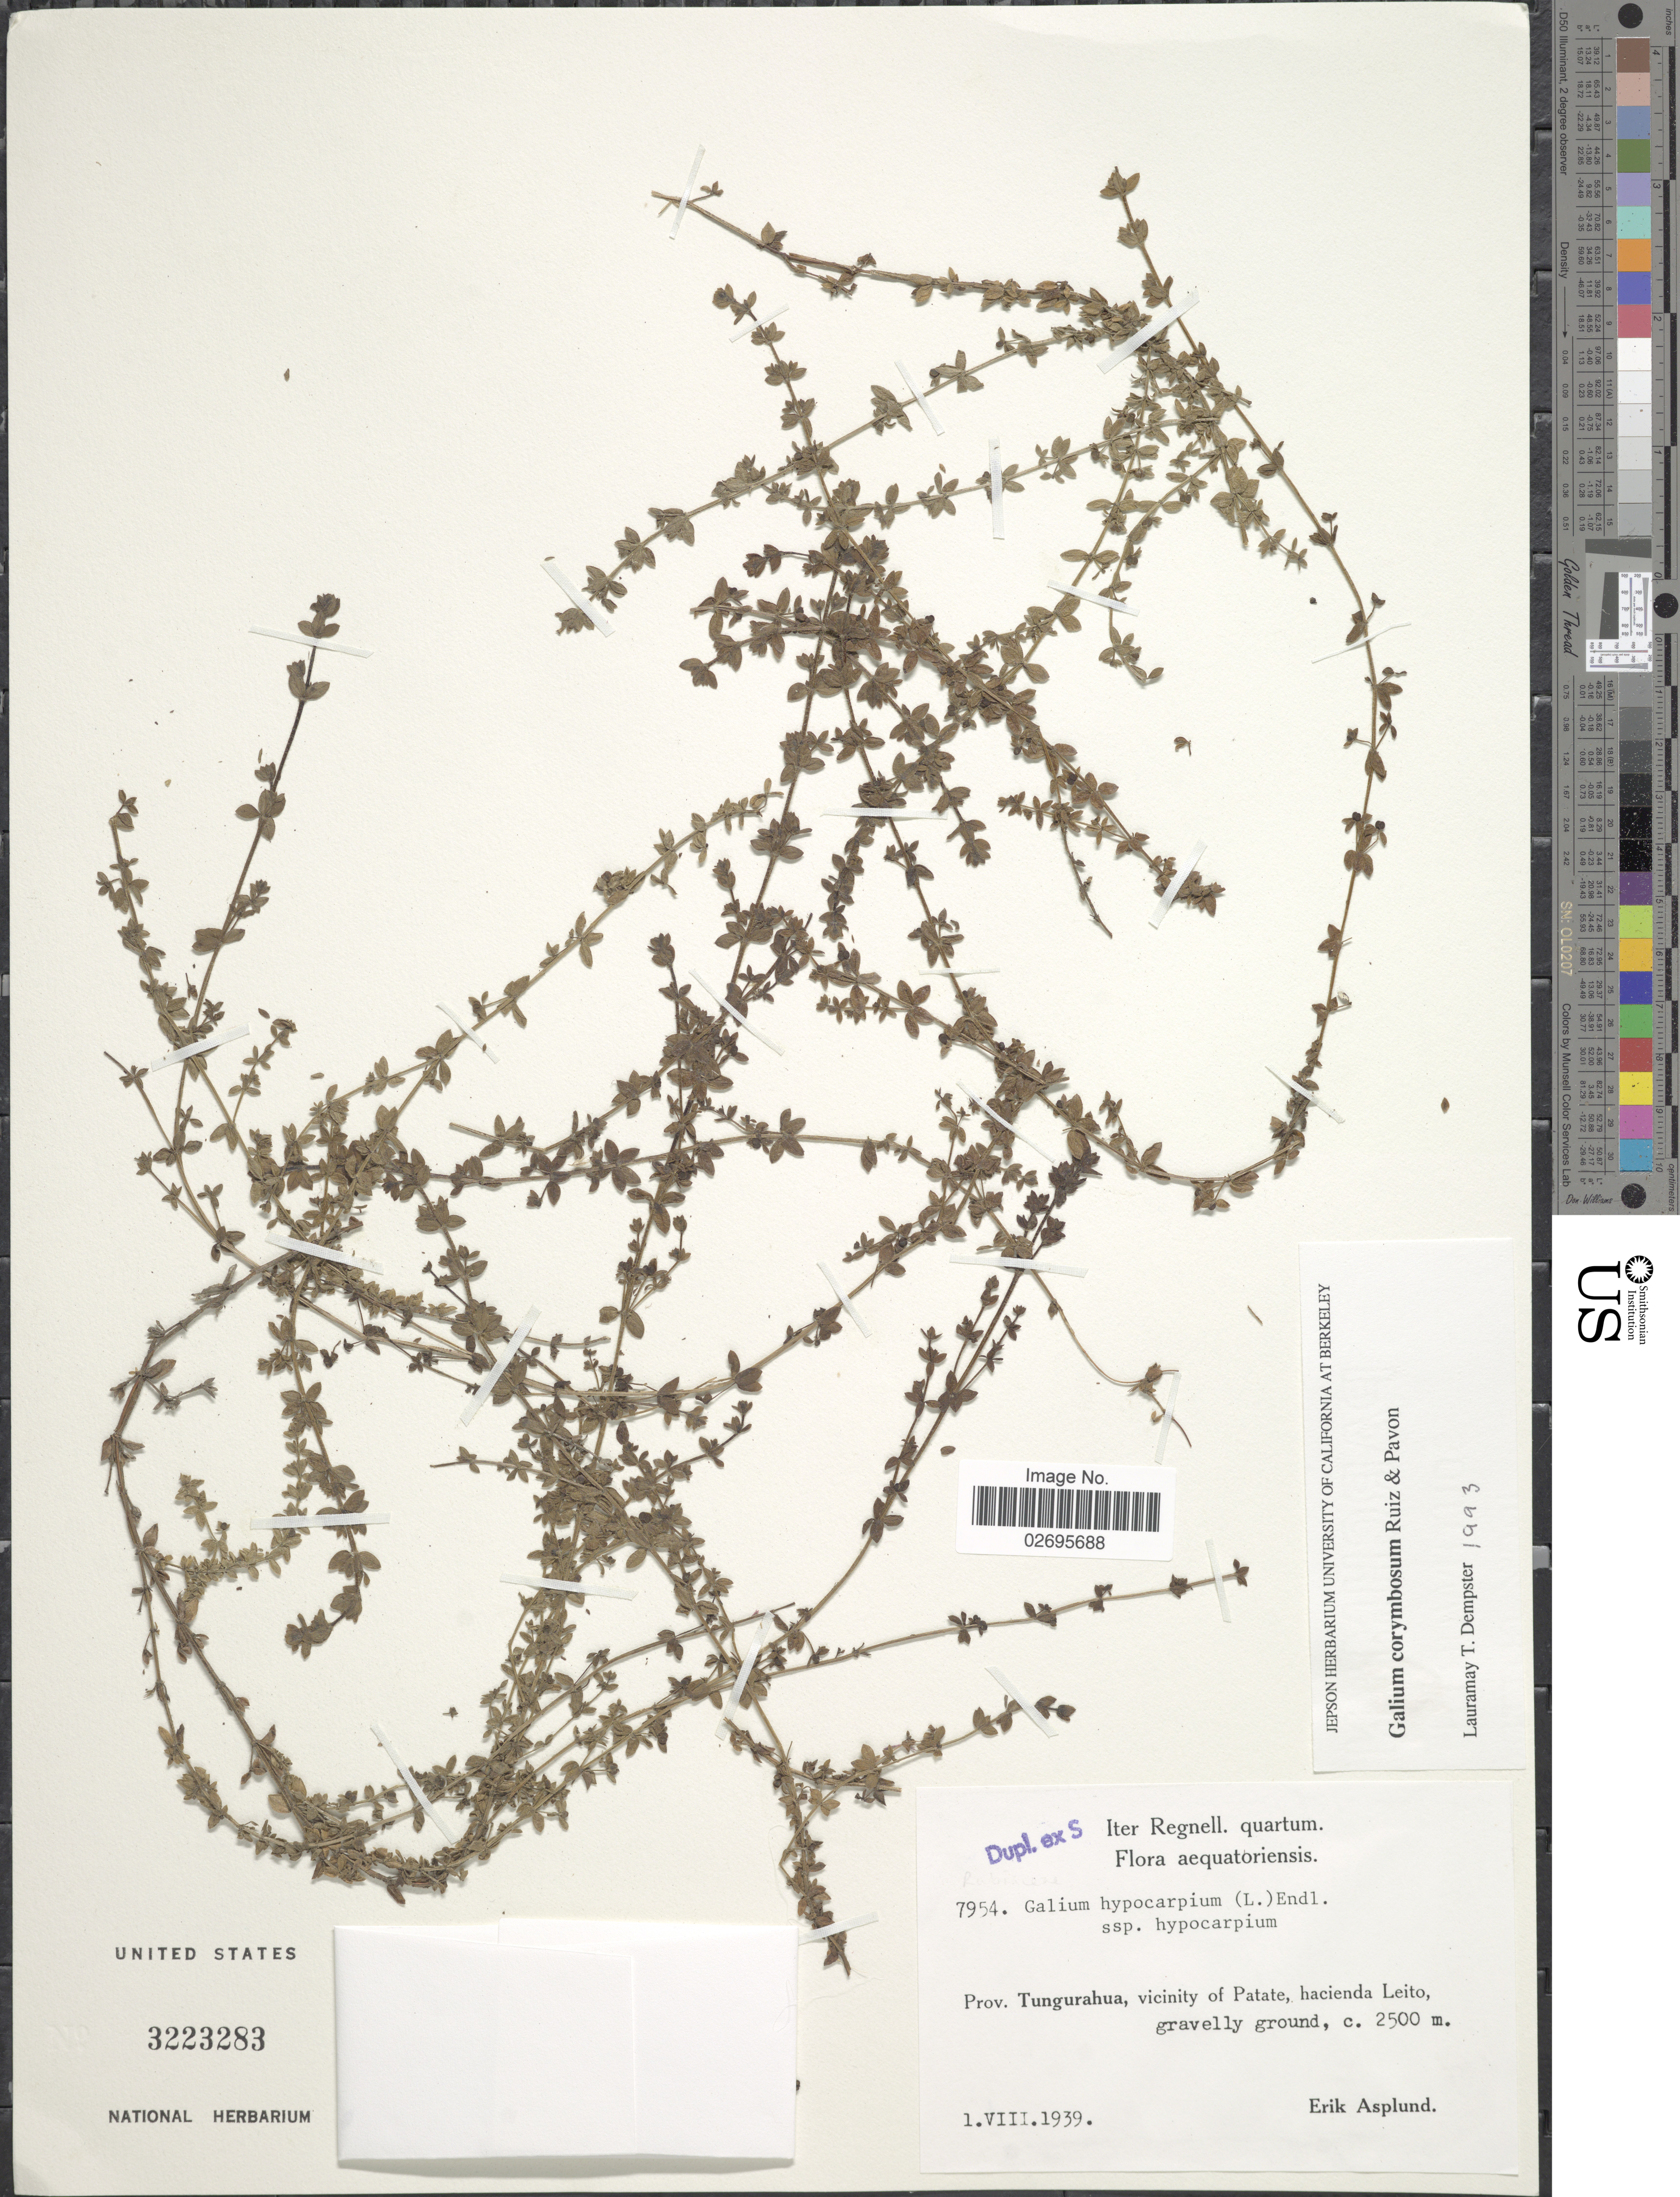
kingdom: Plantae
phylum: Tracheophyta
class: Magnoliopsida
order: Gentianales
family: Rubiaceae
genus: Galium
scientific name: Galium corymbosum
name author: Ruiz & Pav.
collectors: E. Asplund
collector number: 7954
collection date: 1939-08-01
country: Ecuador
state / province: Tungurahua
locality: Prov. Tungurahua, vicinity of Patate, hacienda Leito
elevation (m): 2500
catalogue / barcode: US 3223283